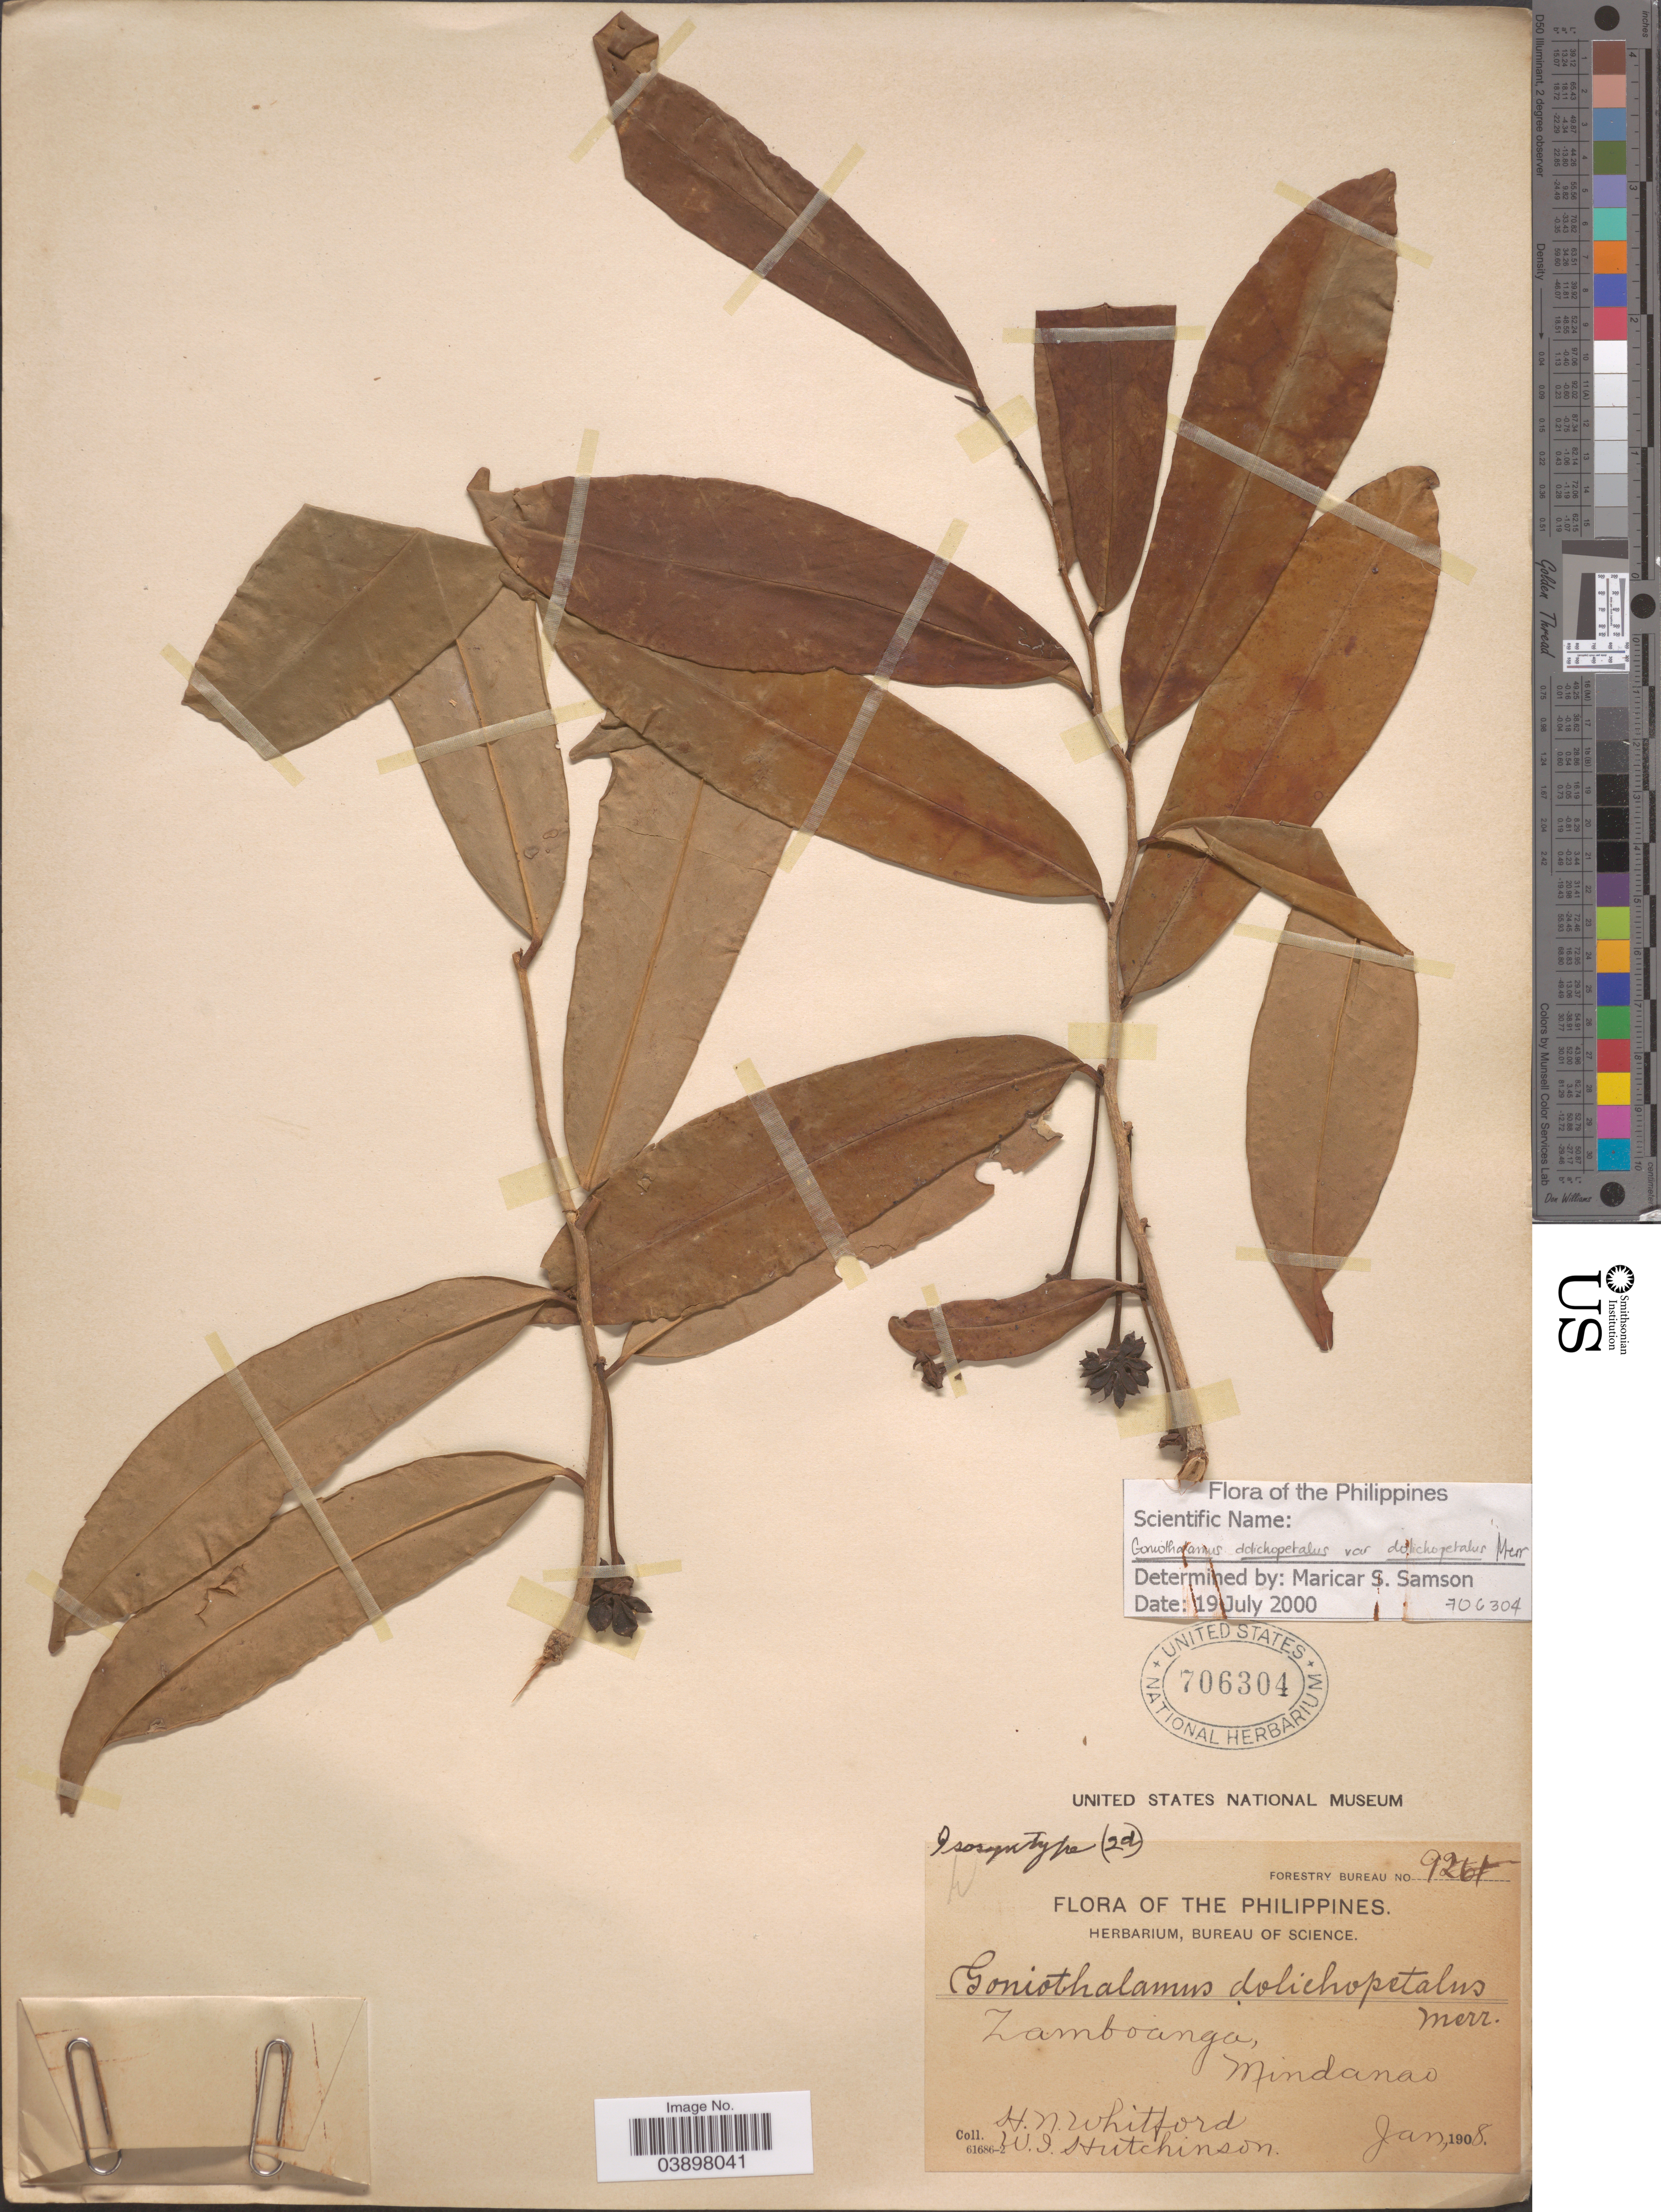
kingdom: Plantae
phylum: Tracheophyta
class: Magnoliopsida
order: Magnoliales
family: Annonaceae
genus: Goniothalamus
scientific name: Goniothalamus dolichopetalus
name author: Merr.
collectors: H. N. Whitford & W. I. Hutchinson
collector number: Forestry Bureau 9261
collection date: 1908-01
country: Philippines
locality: Zamboanga, Mindanao.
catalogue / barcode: US 706304